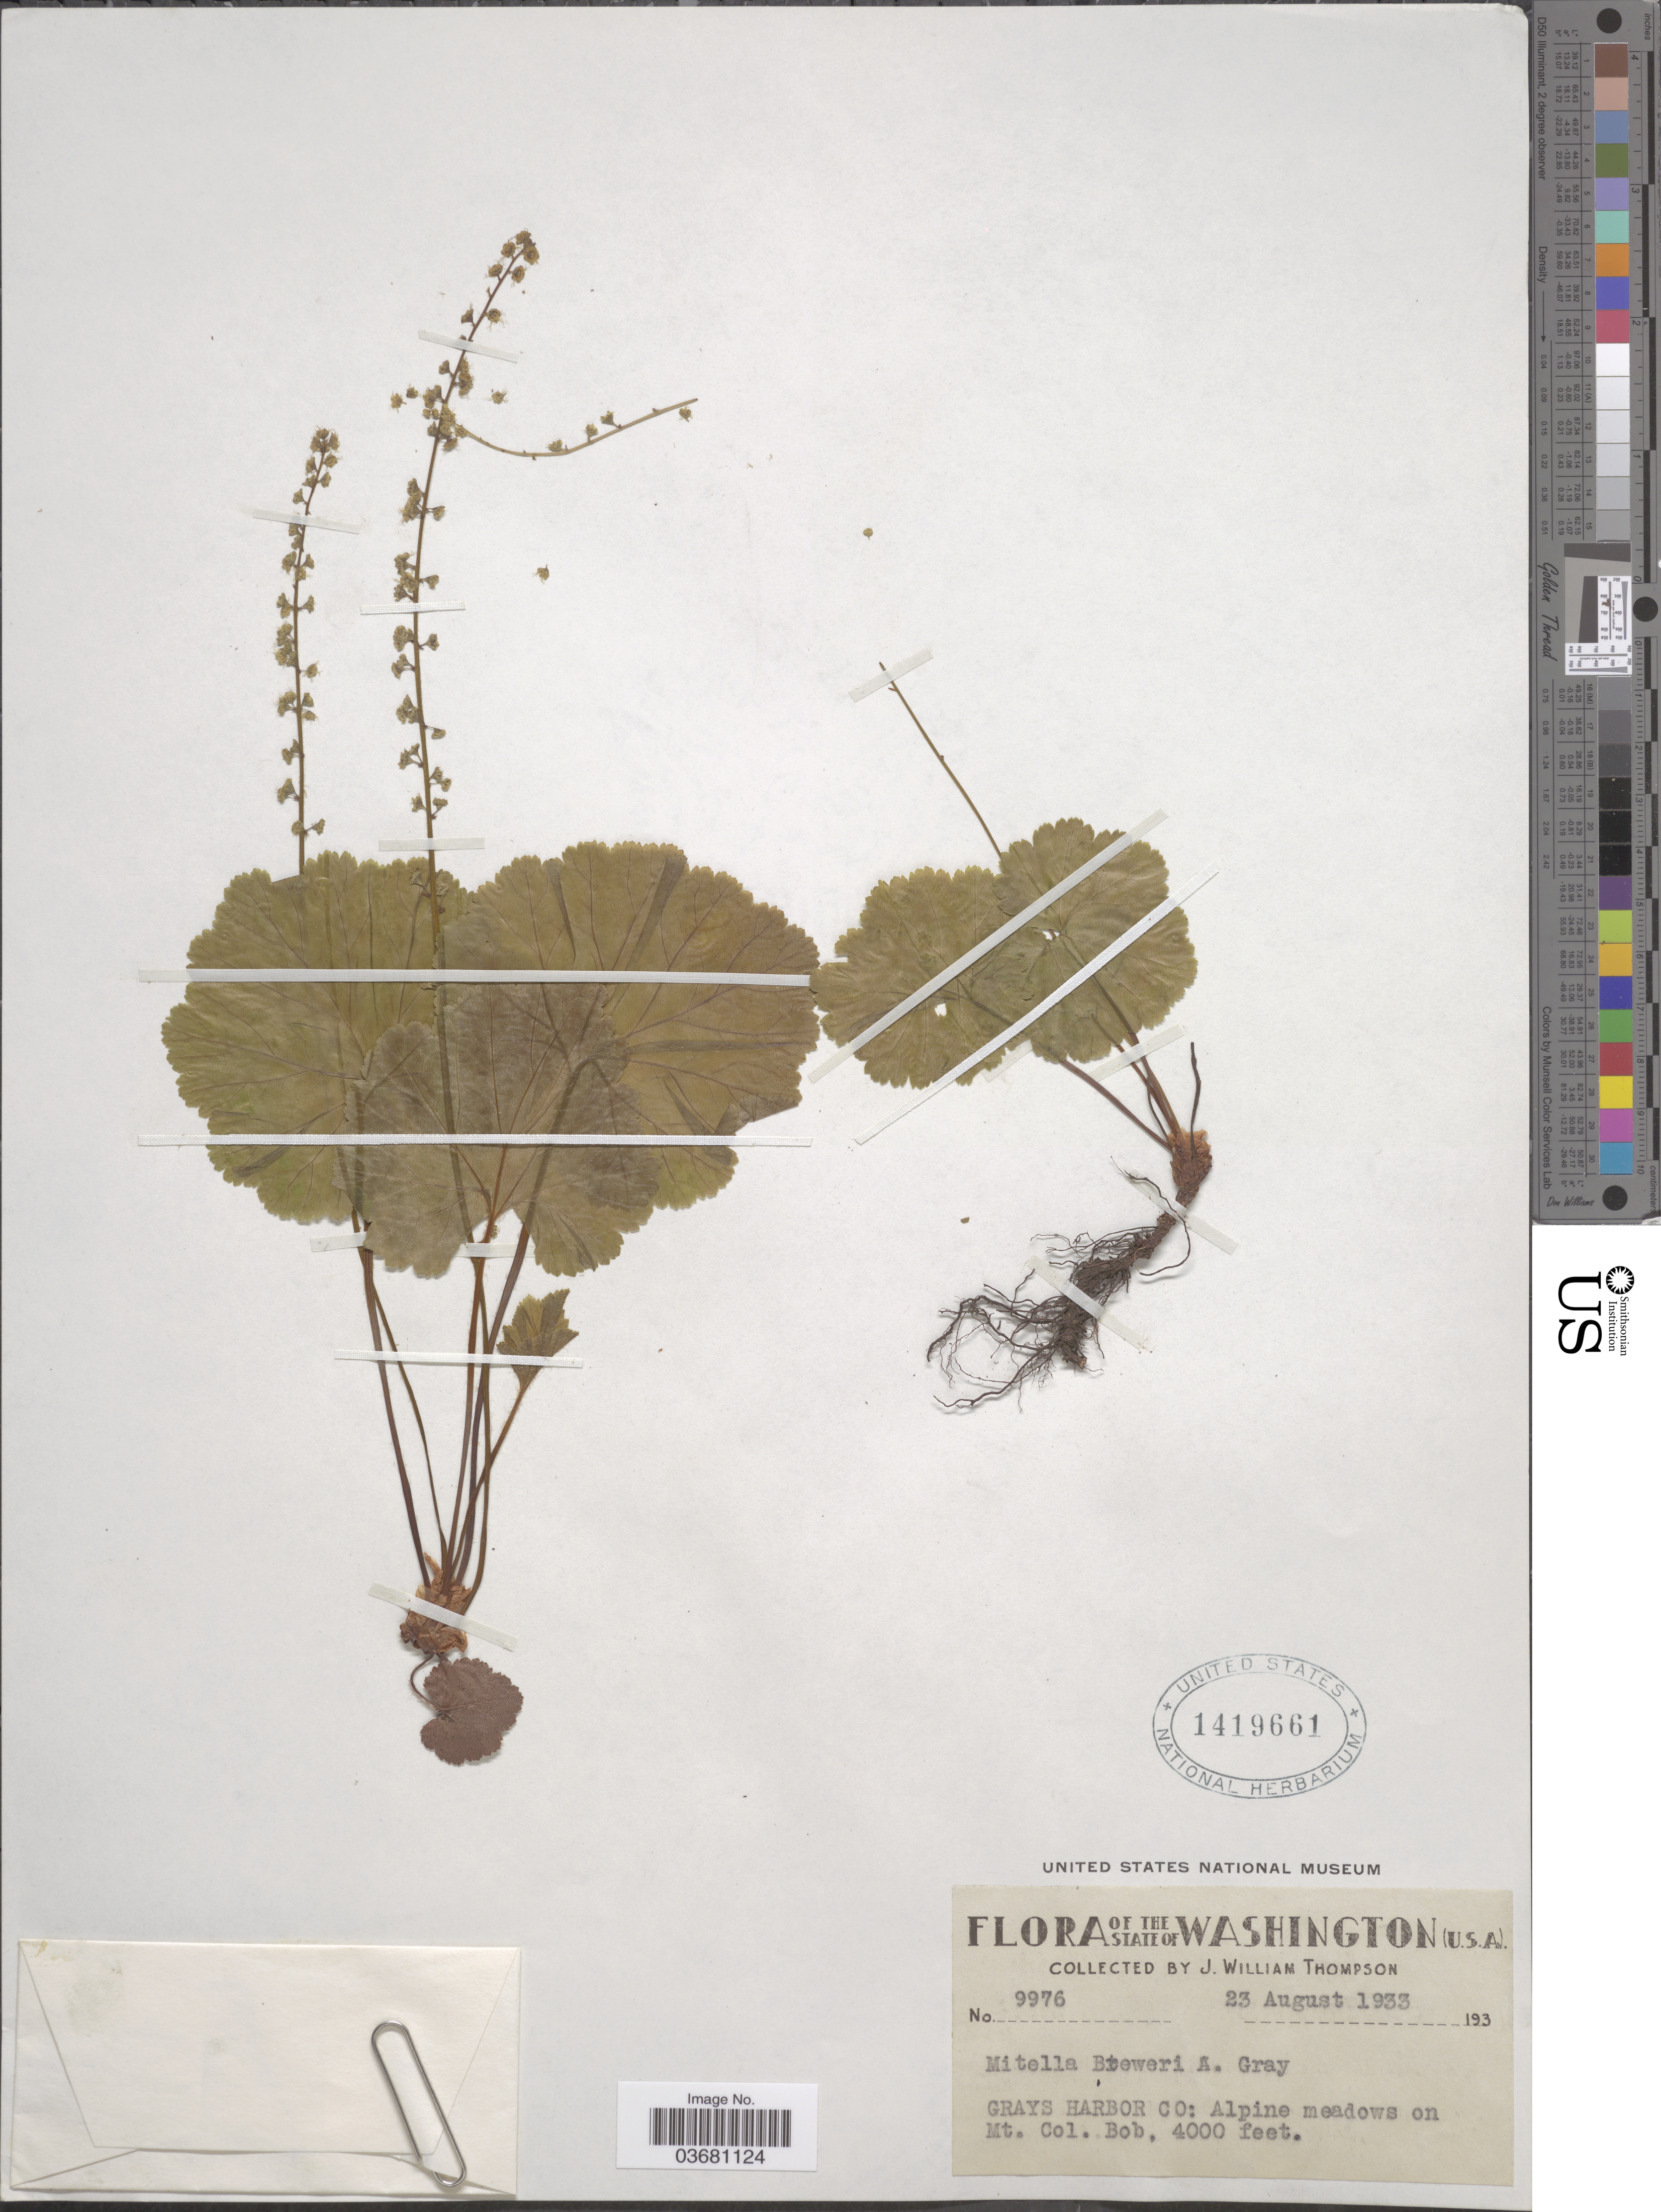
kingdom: Plantae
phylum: Tracheophyta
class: Magnoliopsida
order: Saxifragales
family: Saxifragaceae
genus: Mitella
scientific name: Mitella breweri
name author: A. Gray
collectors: J. W. Thompson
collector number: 9976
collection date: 1933-08-23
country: United States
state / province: Washington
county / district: Grays Harbor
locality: The State of Washington. Grays Harbor Co: Alpine meadows on Mt. Col. Bob.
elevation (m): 1219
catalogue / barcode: US 1419661